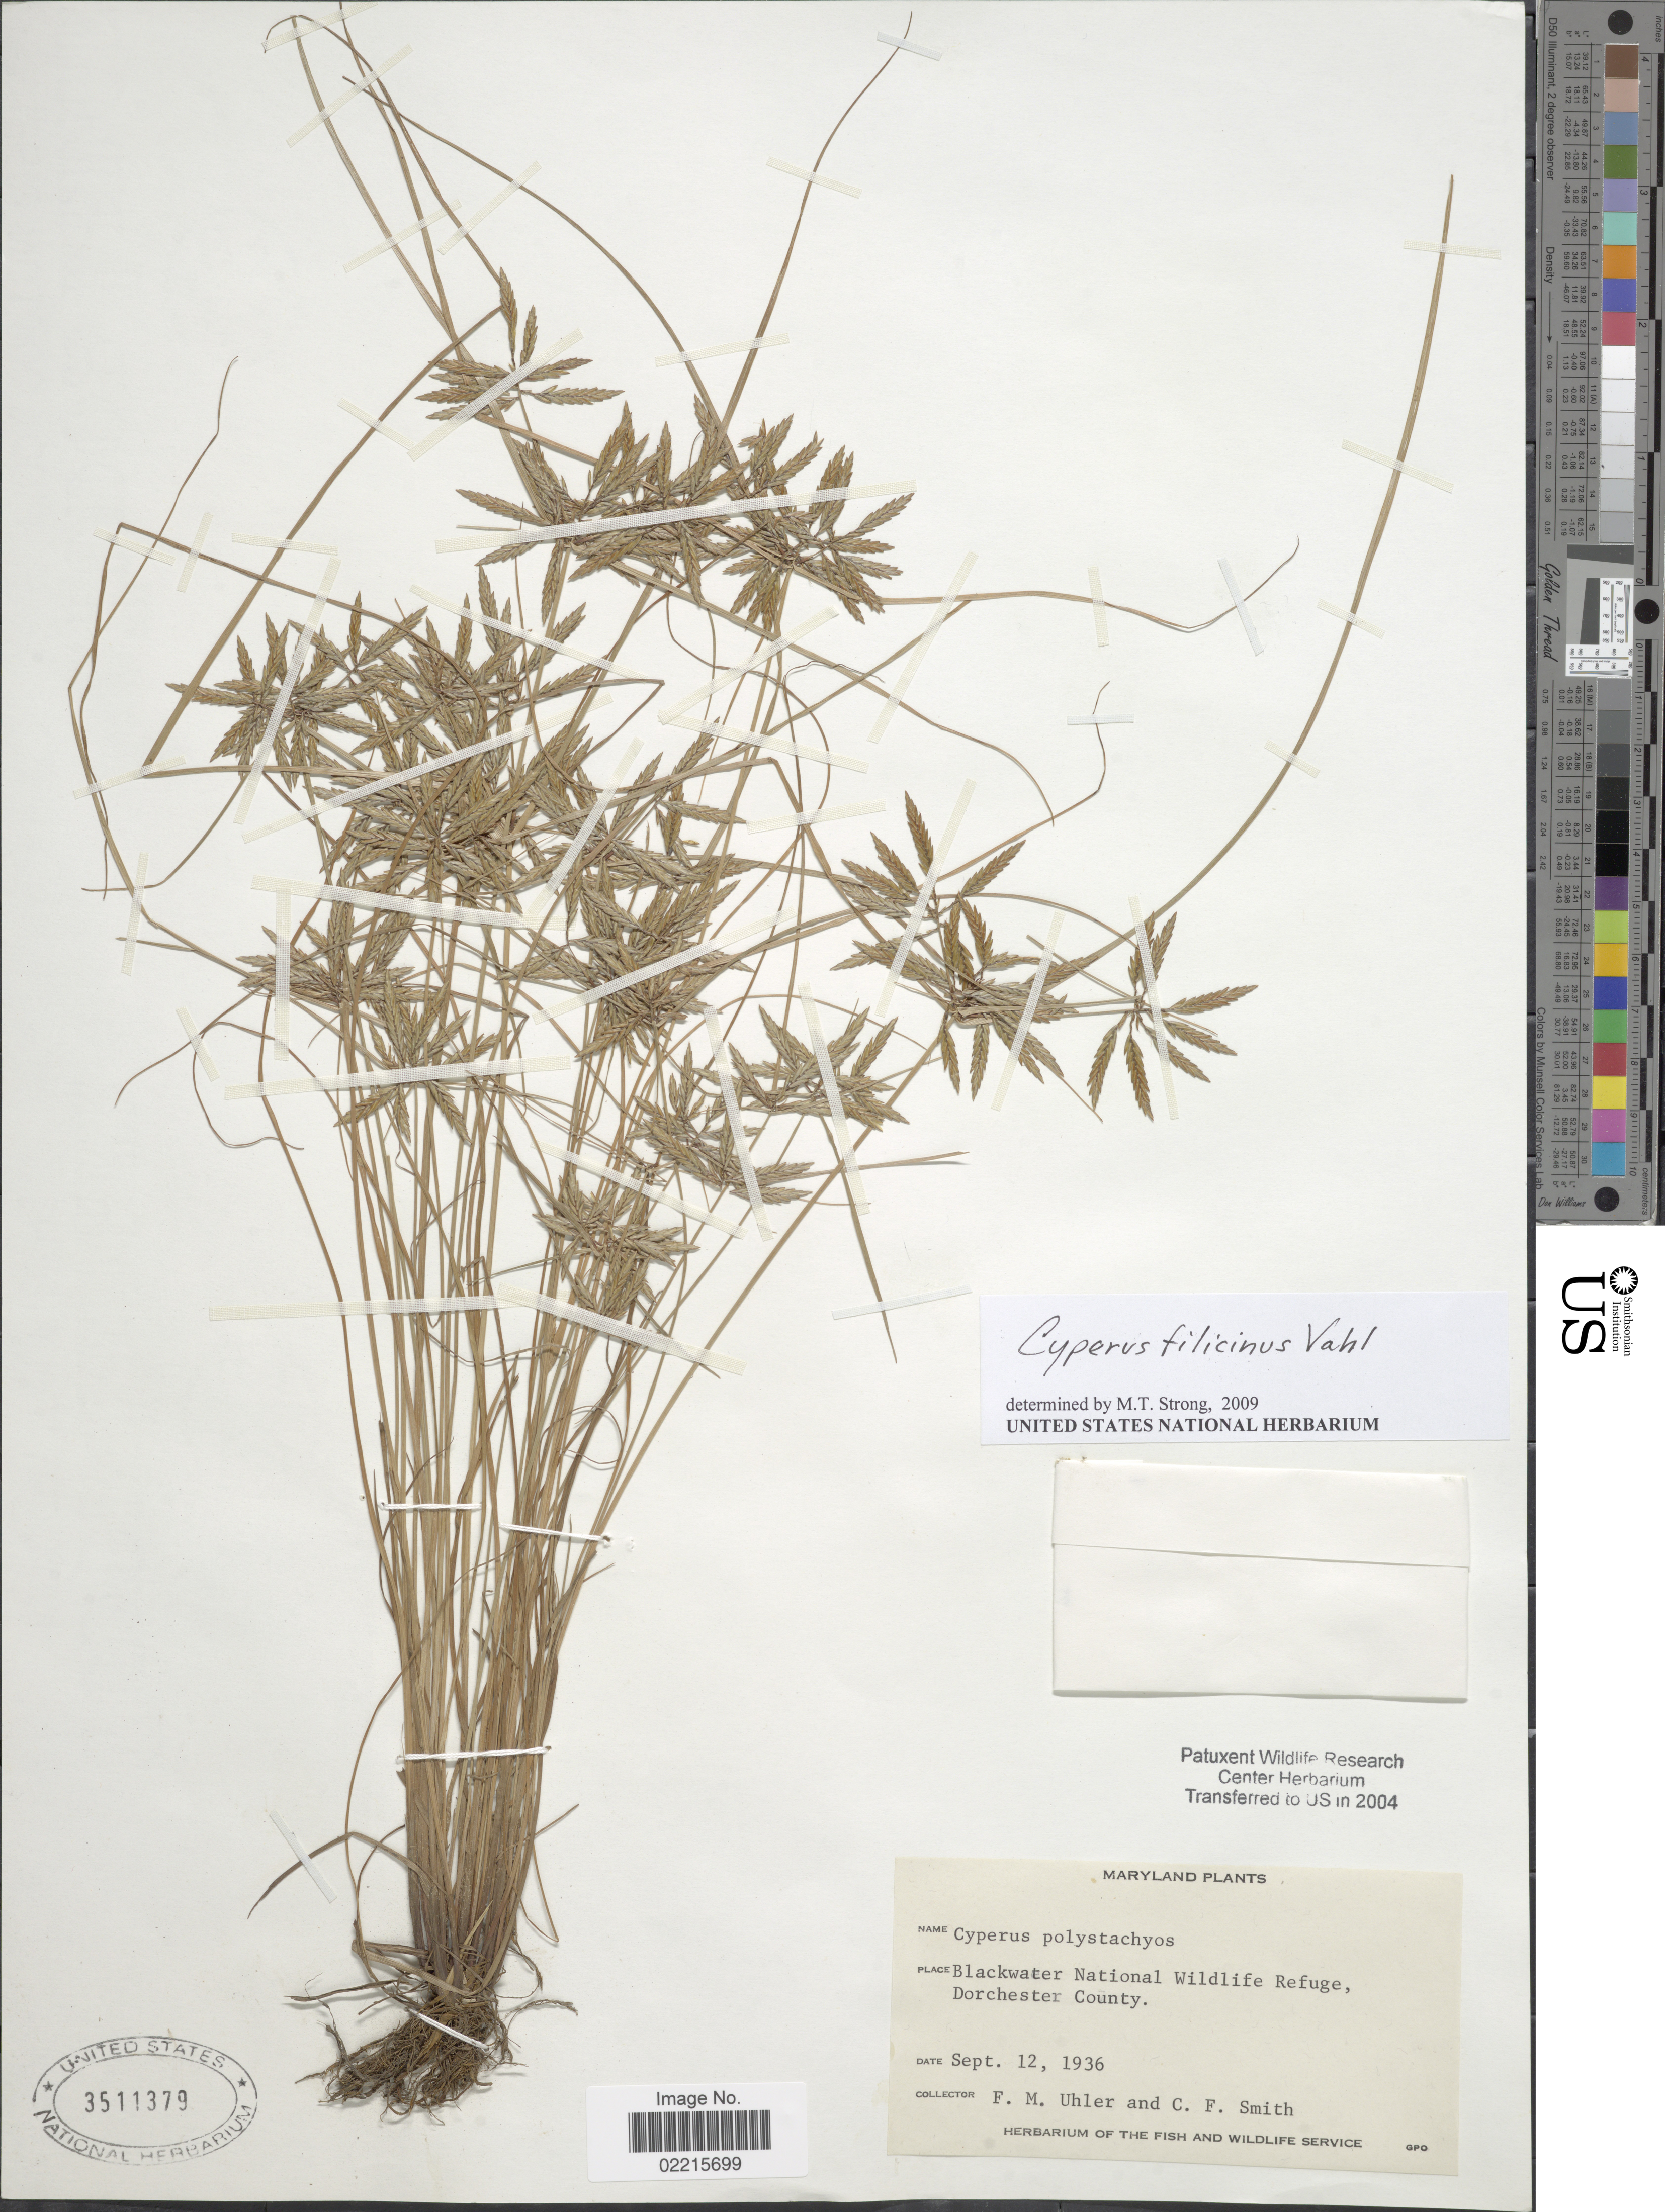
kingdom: Plantae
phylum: Tracheophyta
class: Liliopsida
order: Poales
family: Cyperaceae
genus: Cyperus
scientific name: Cyperus filicinus Vahl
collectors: F. M. Uhler & C. F. Smith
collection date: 1936-09-12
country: United States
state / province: Maryland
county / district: Dorchester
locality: Blackwater National Wildlife Refuge, Dorchester County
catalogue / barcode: US 3511379